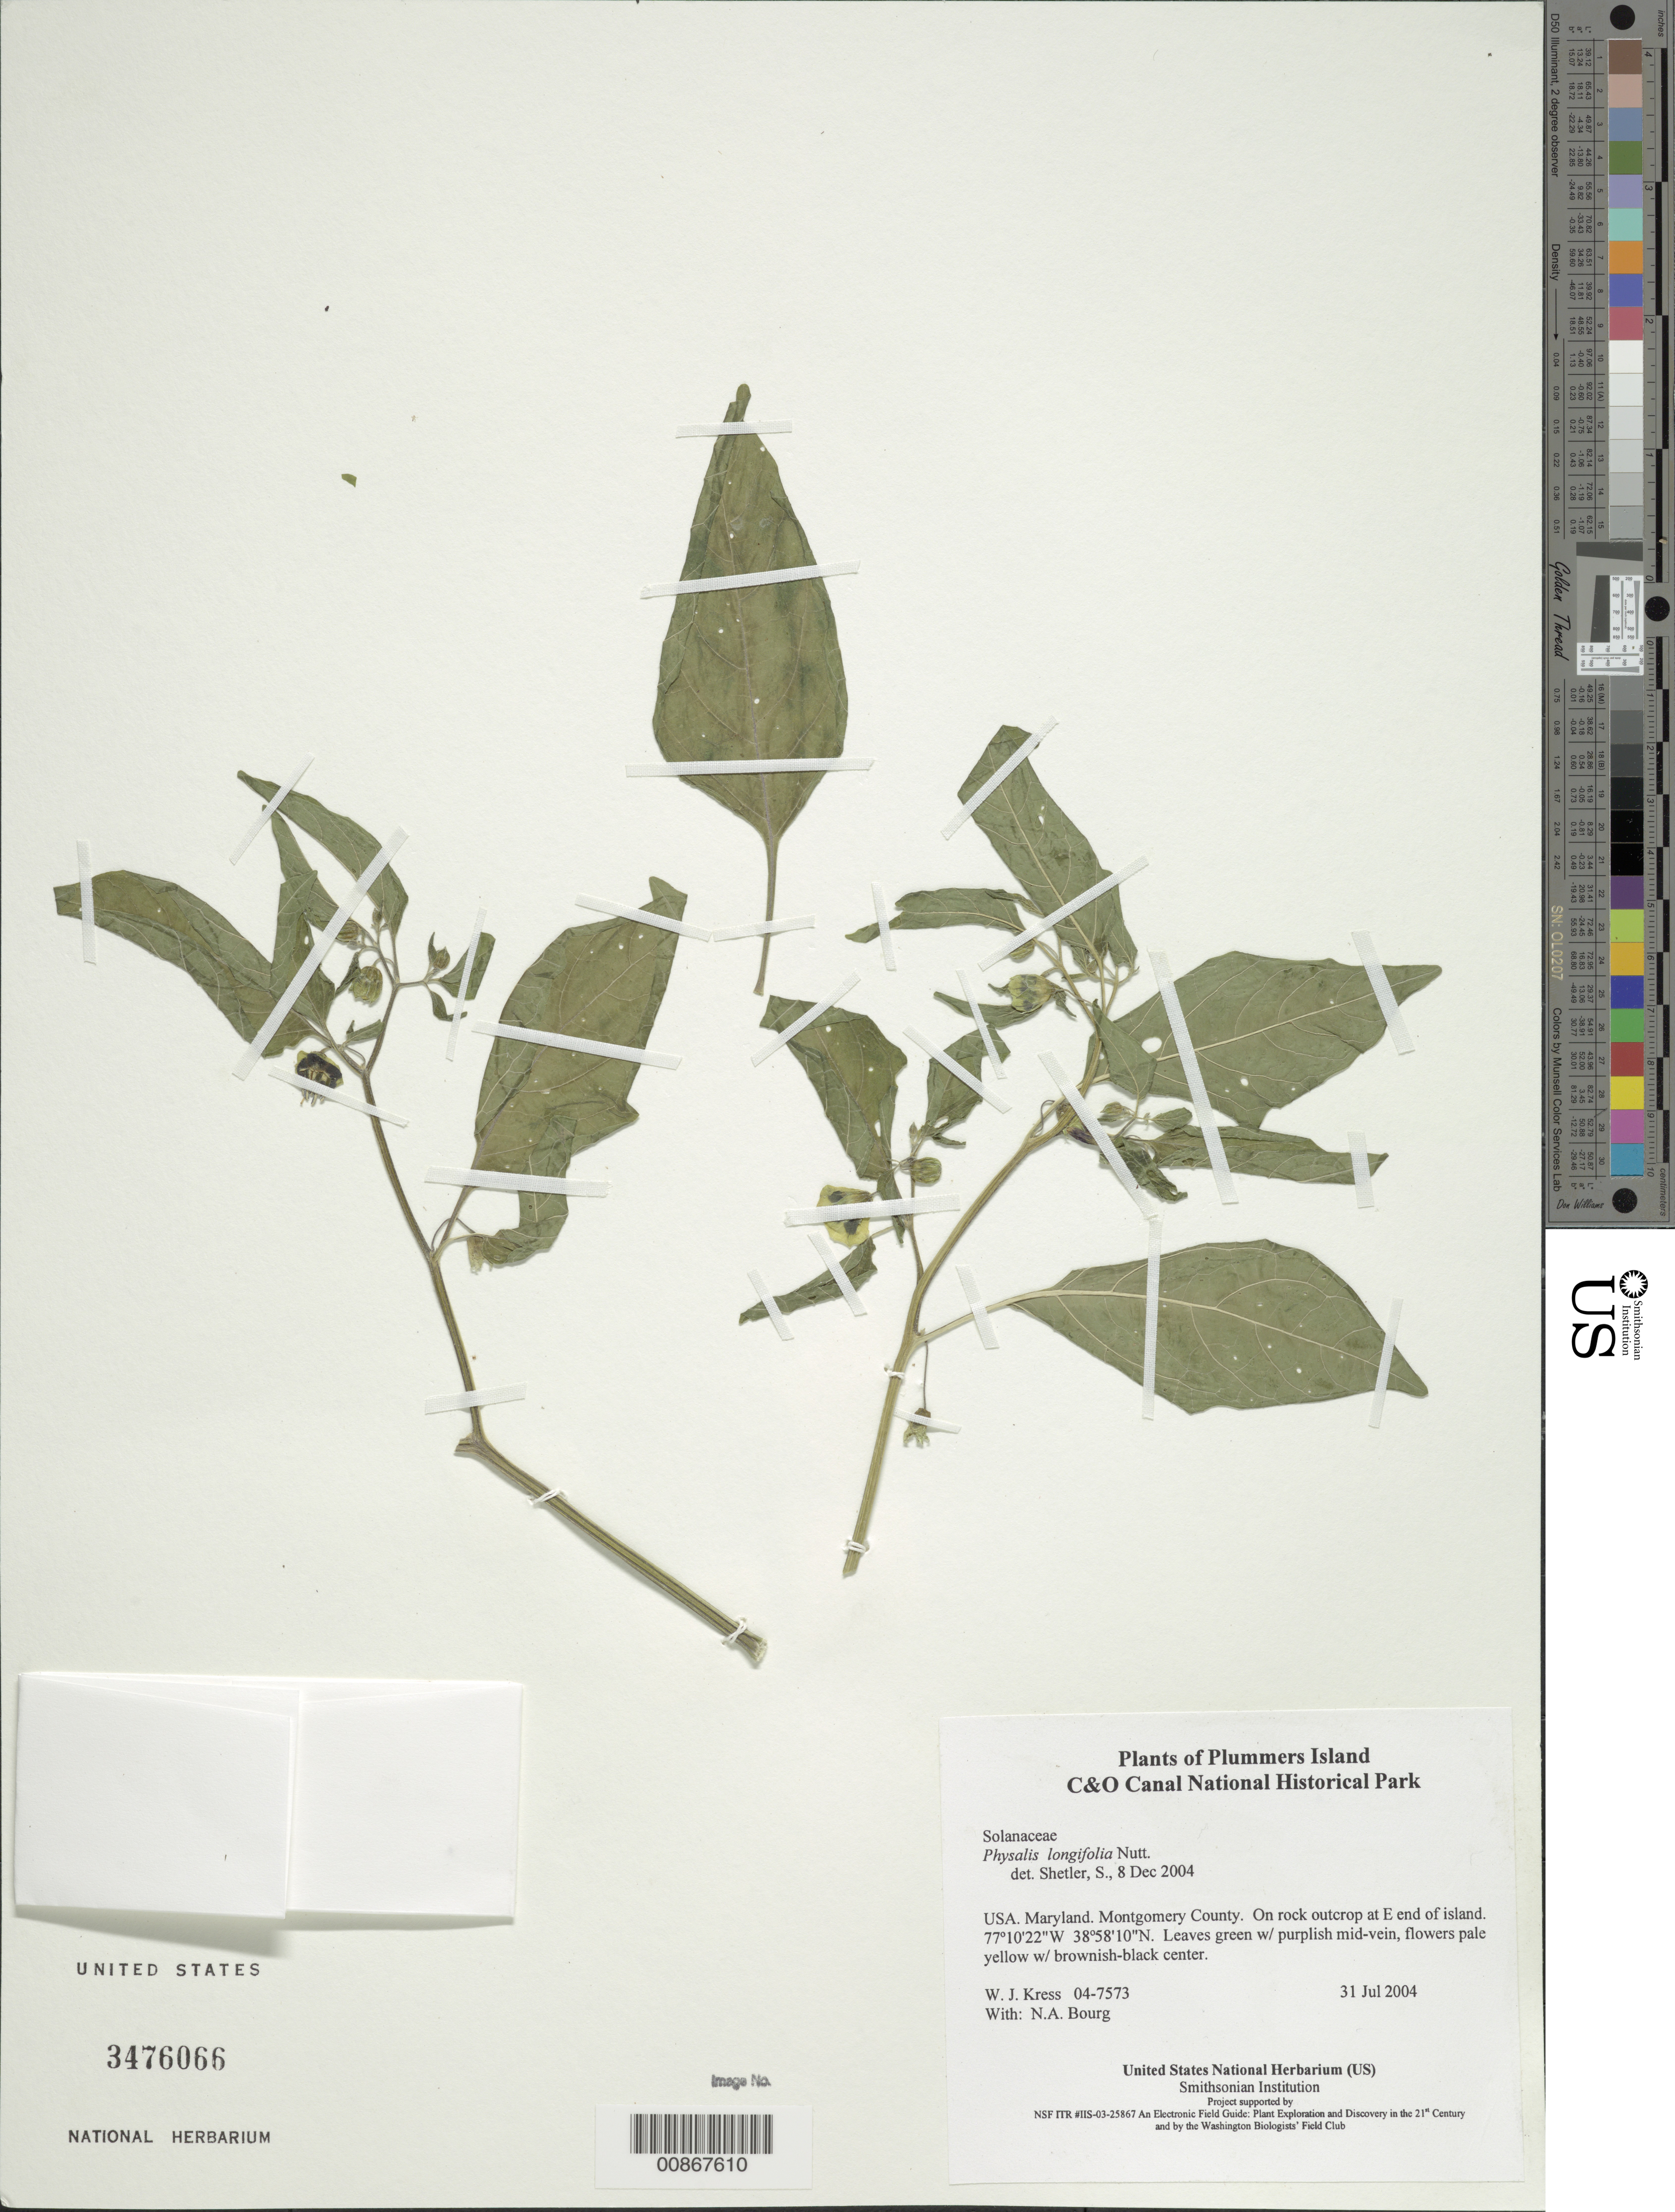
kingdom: Plantae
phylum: Tracheophyta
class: Magnoliopsida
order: Solanales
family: Solanaceae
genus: Physalis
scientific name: Physalis longifolia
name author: Nutt.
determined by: Shetler, Stanwyn G., (US), NMNH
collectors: W. J. Kress & N. A. Bourg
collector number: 04-7573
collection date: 2004-07-31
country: United States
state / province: Maryland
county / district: Montgomery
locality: Chesapeake and Ohio Canal National Historical Park, Plummers Island. On rock outcrop at E. end of island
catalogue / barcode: US 3476066